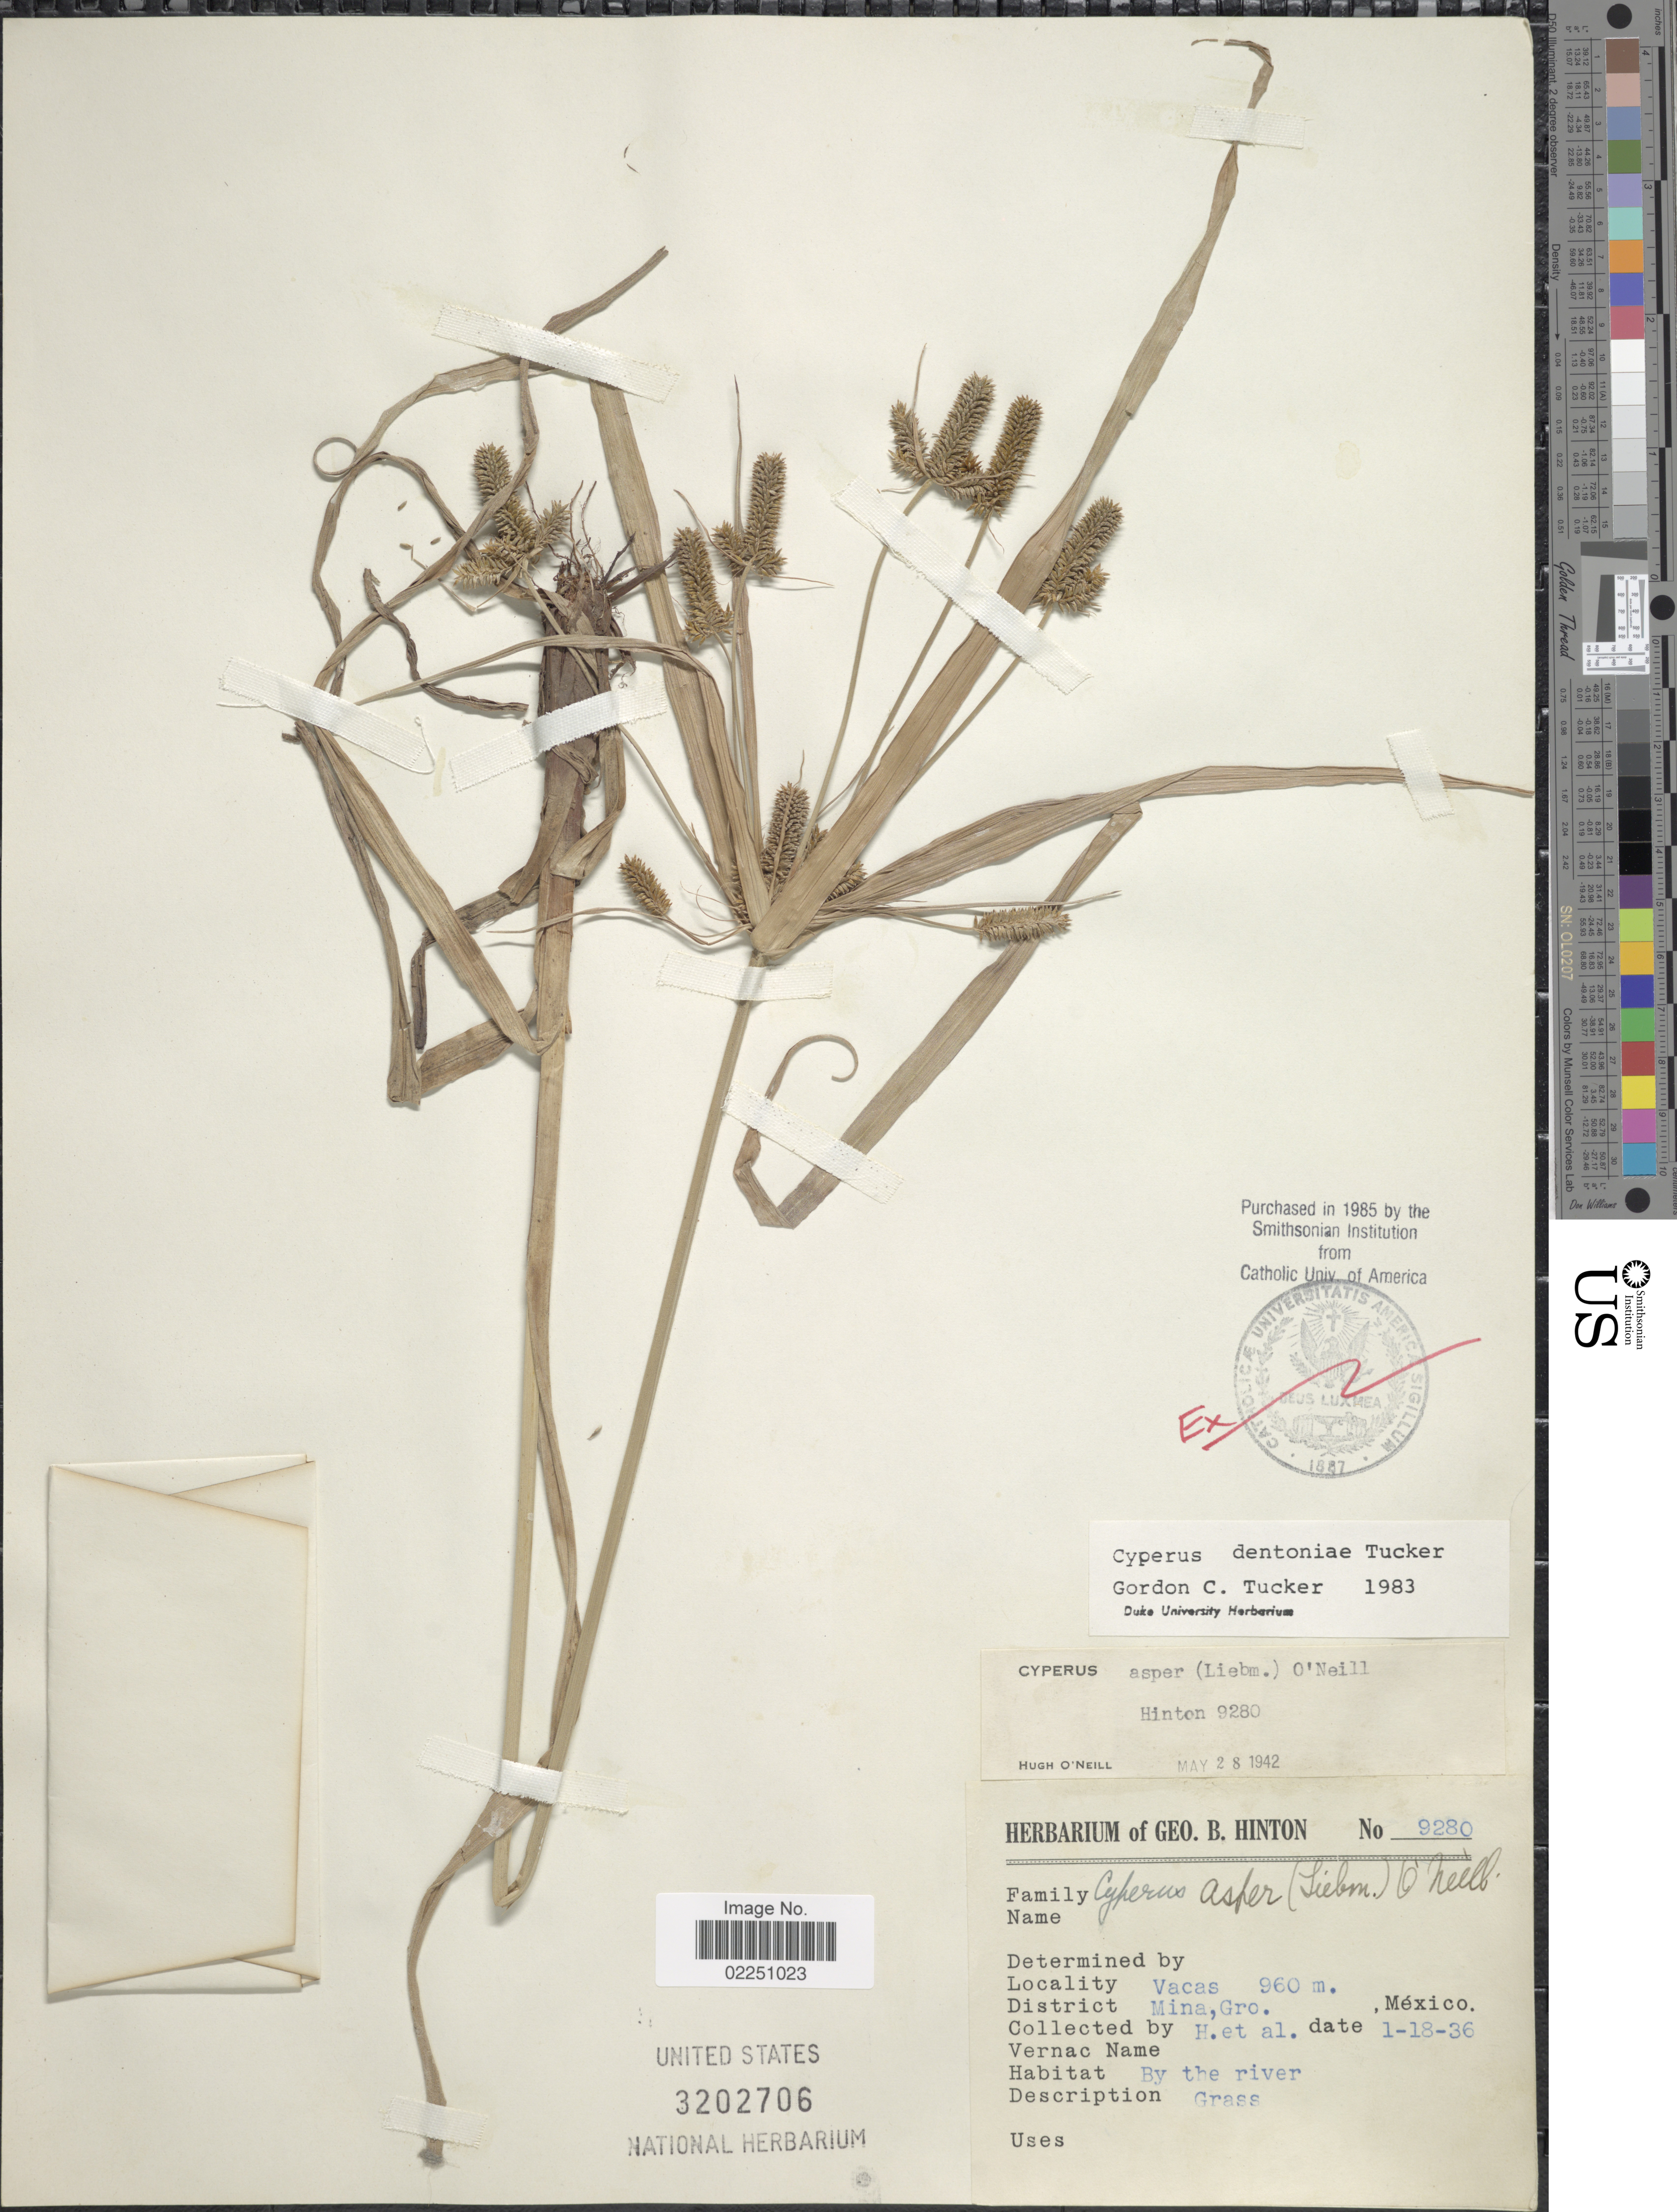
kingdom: Plantae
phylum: Tracheophyta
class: Liliopsida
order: Poales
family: Cyperaceae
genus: Cyperus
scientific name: Cyperus dentoniae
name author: G.C. Tucker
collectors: G. B. Hinton & et al.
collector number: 9280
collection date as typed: Transcribed d/m/y: 18/1/36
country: Mexico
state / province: Guerrero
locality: Vacas. District Mina, Gro.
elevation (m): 960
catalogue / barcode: US 3202706